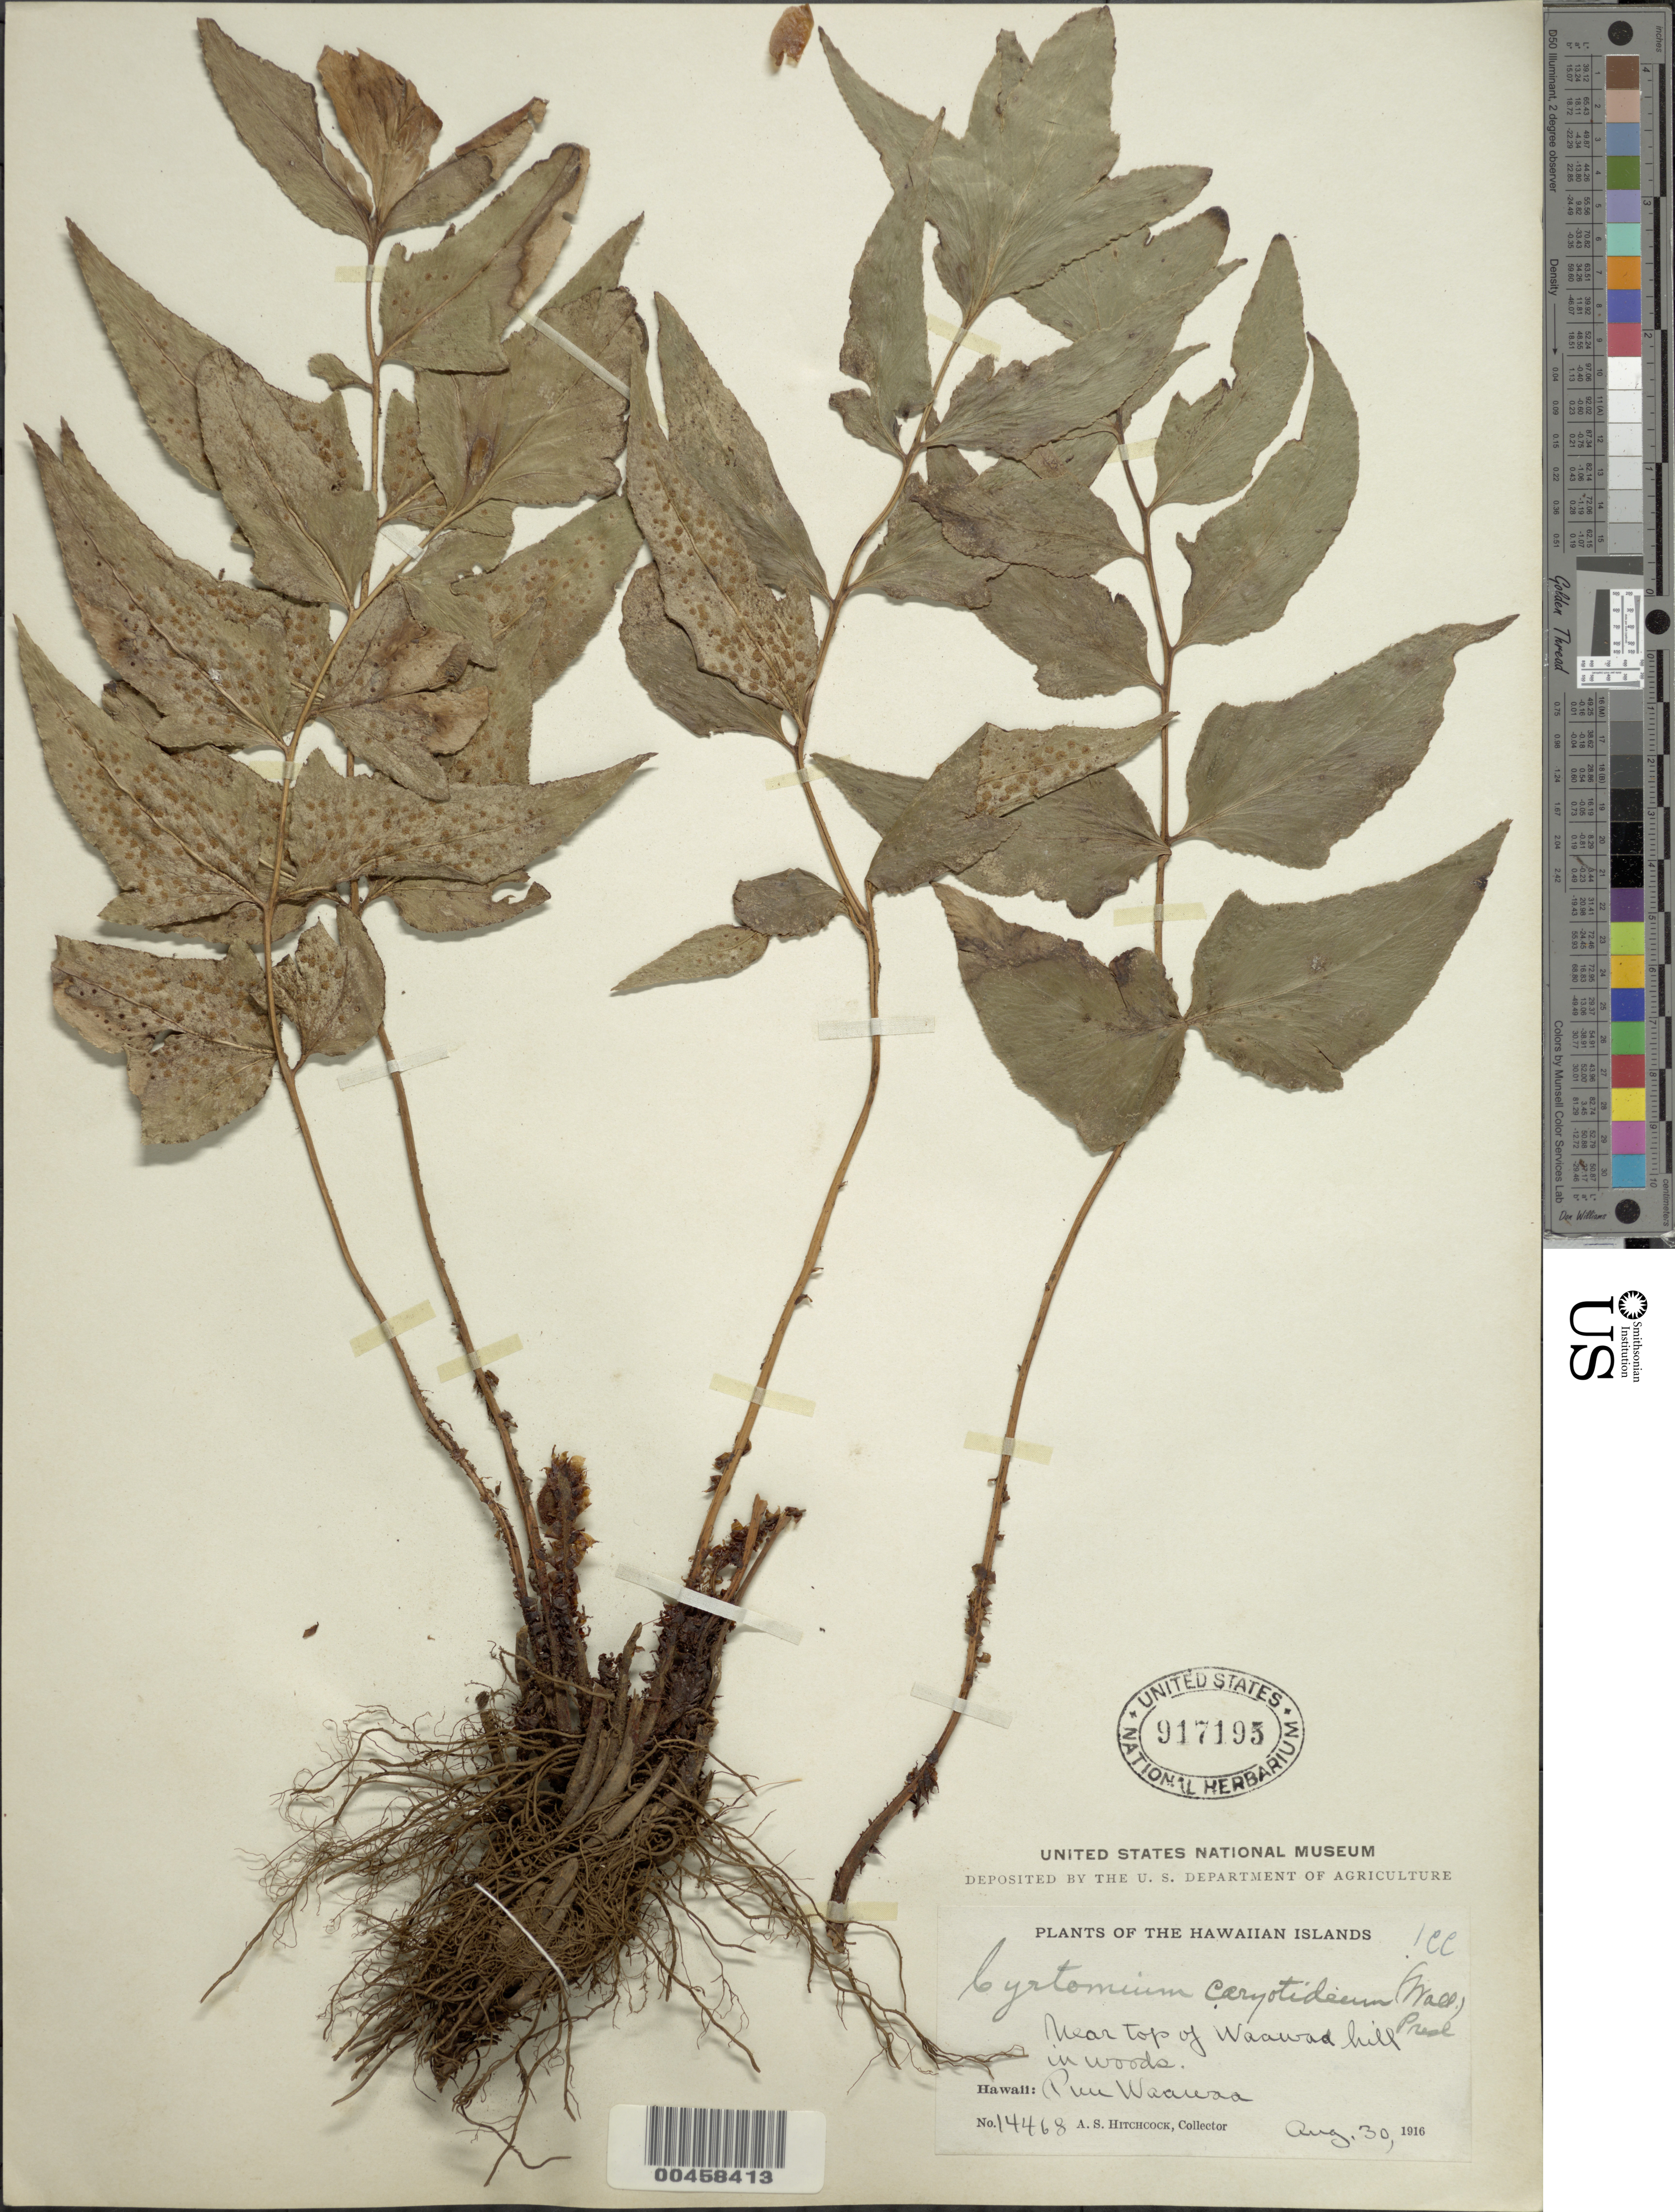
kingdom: Plantae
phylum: Tracheophyta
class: Polypodiopsida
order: Polypodiales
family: Dryopteridaceae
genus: Cyrtomium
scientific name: Cyrtomium caryotideum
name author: (Wall. ex Hook. & Grev.) C. Presl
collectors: A. S. Hitchcock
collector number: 14468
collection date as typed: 30 Aug 1916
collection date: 1916-08-30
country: United States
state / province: Hawaii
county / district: Hawaii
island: Hawaii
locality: Puu Waawaa, near top of Waawaa hill in woods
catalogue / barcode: US 917195